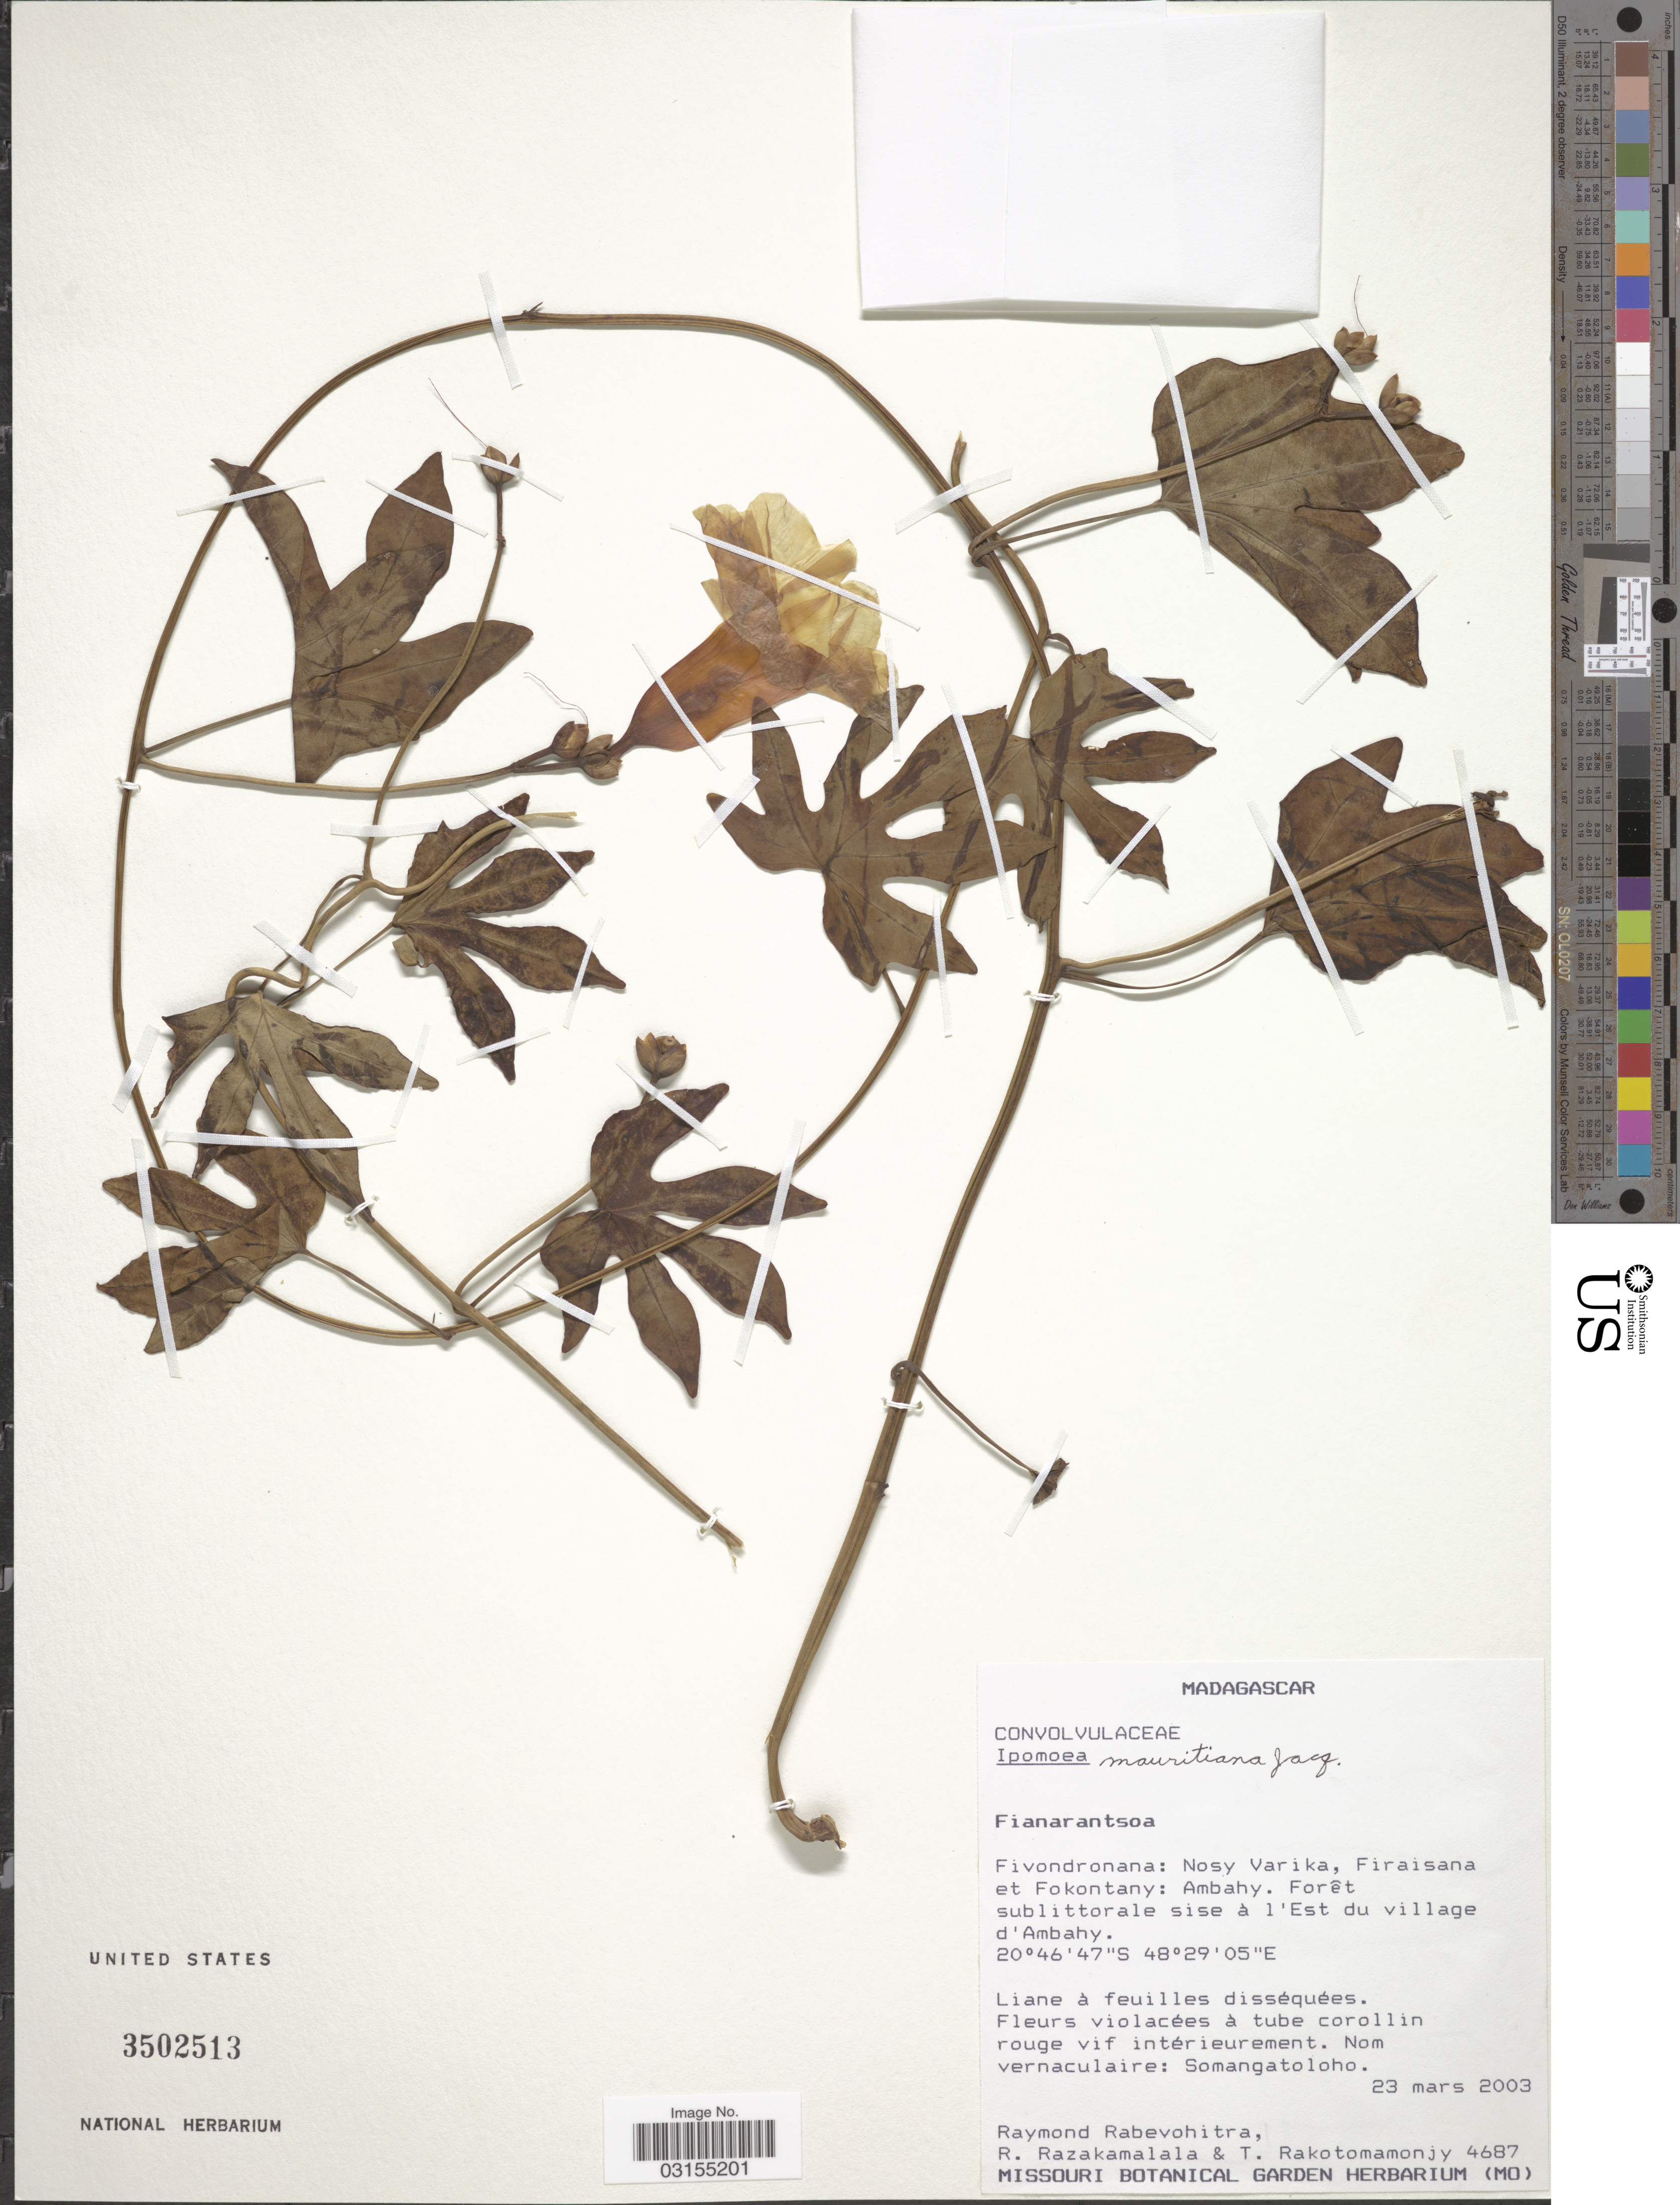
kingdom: Plantae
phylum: Tracheophyta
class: Magnoliopsida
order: Solanales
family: Convolvulaceae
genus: Ipomoea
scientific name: Ipomoea mauritiana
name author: Jacq.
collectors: R. Rabevohitra, R. Razakamalala & T. Rakotomamonjy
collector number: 4687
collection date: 2003-03-23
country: Madagascar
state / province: Vatovavy Fitovinany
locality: Fivondronana: Nosy Varika, Firaisana et Fokontany: Ambahy. Forêt sublittorale sise à l'Est du village d'Ambahy.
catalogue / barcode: US 3502513